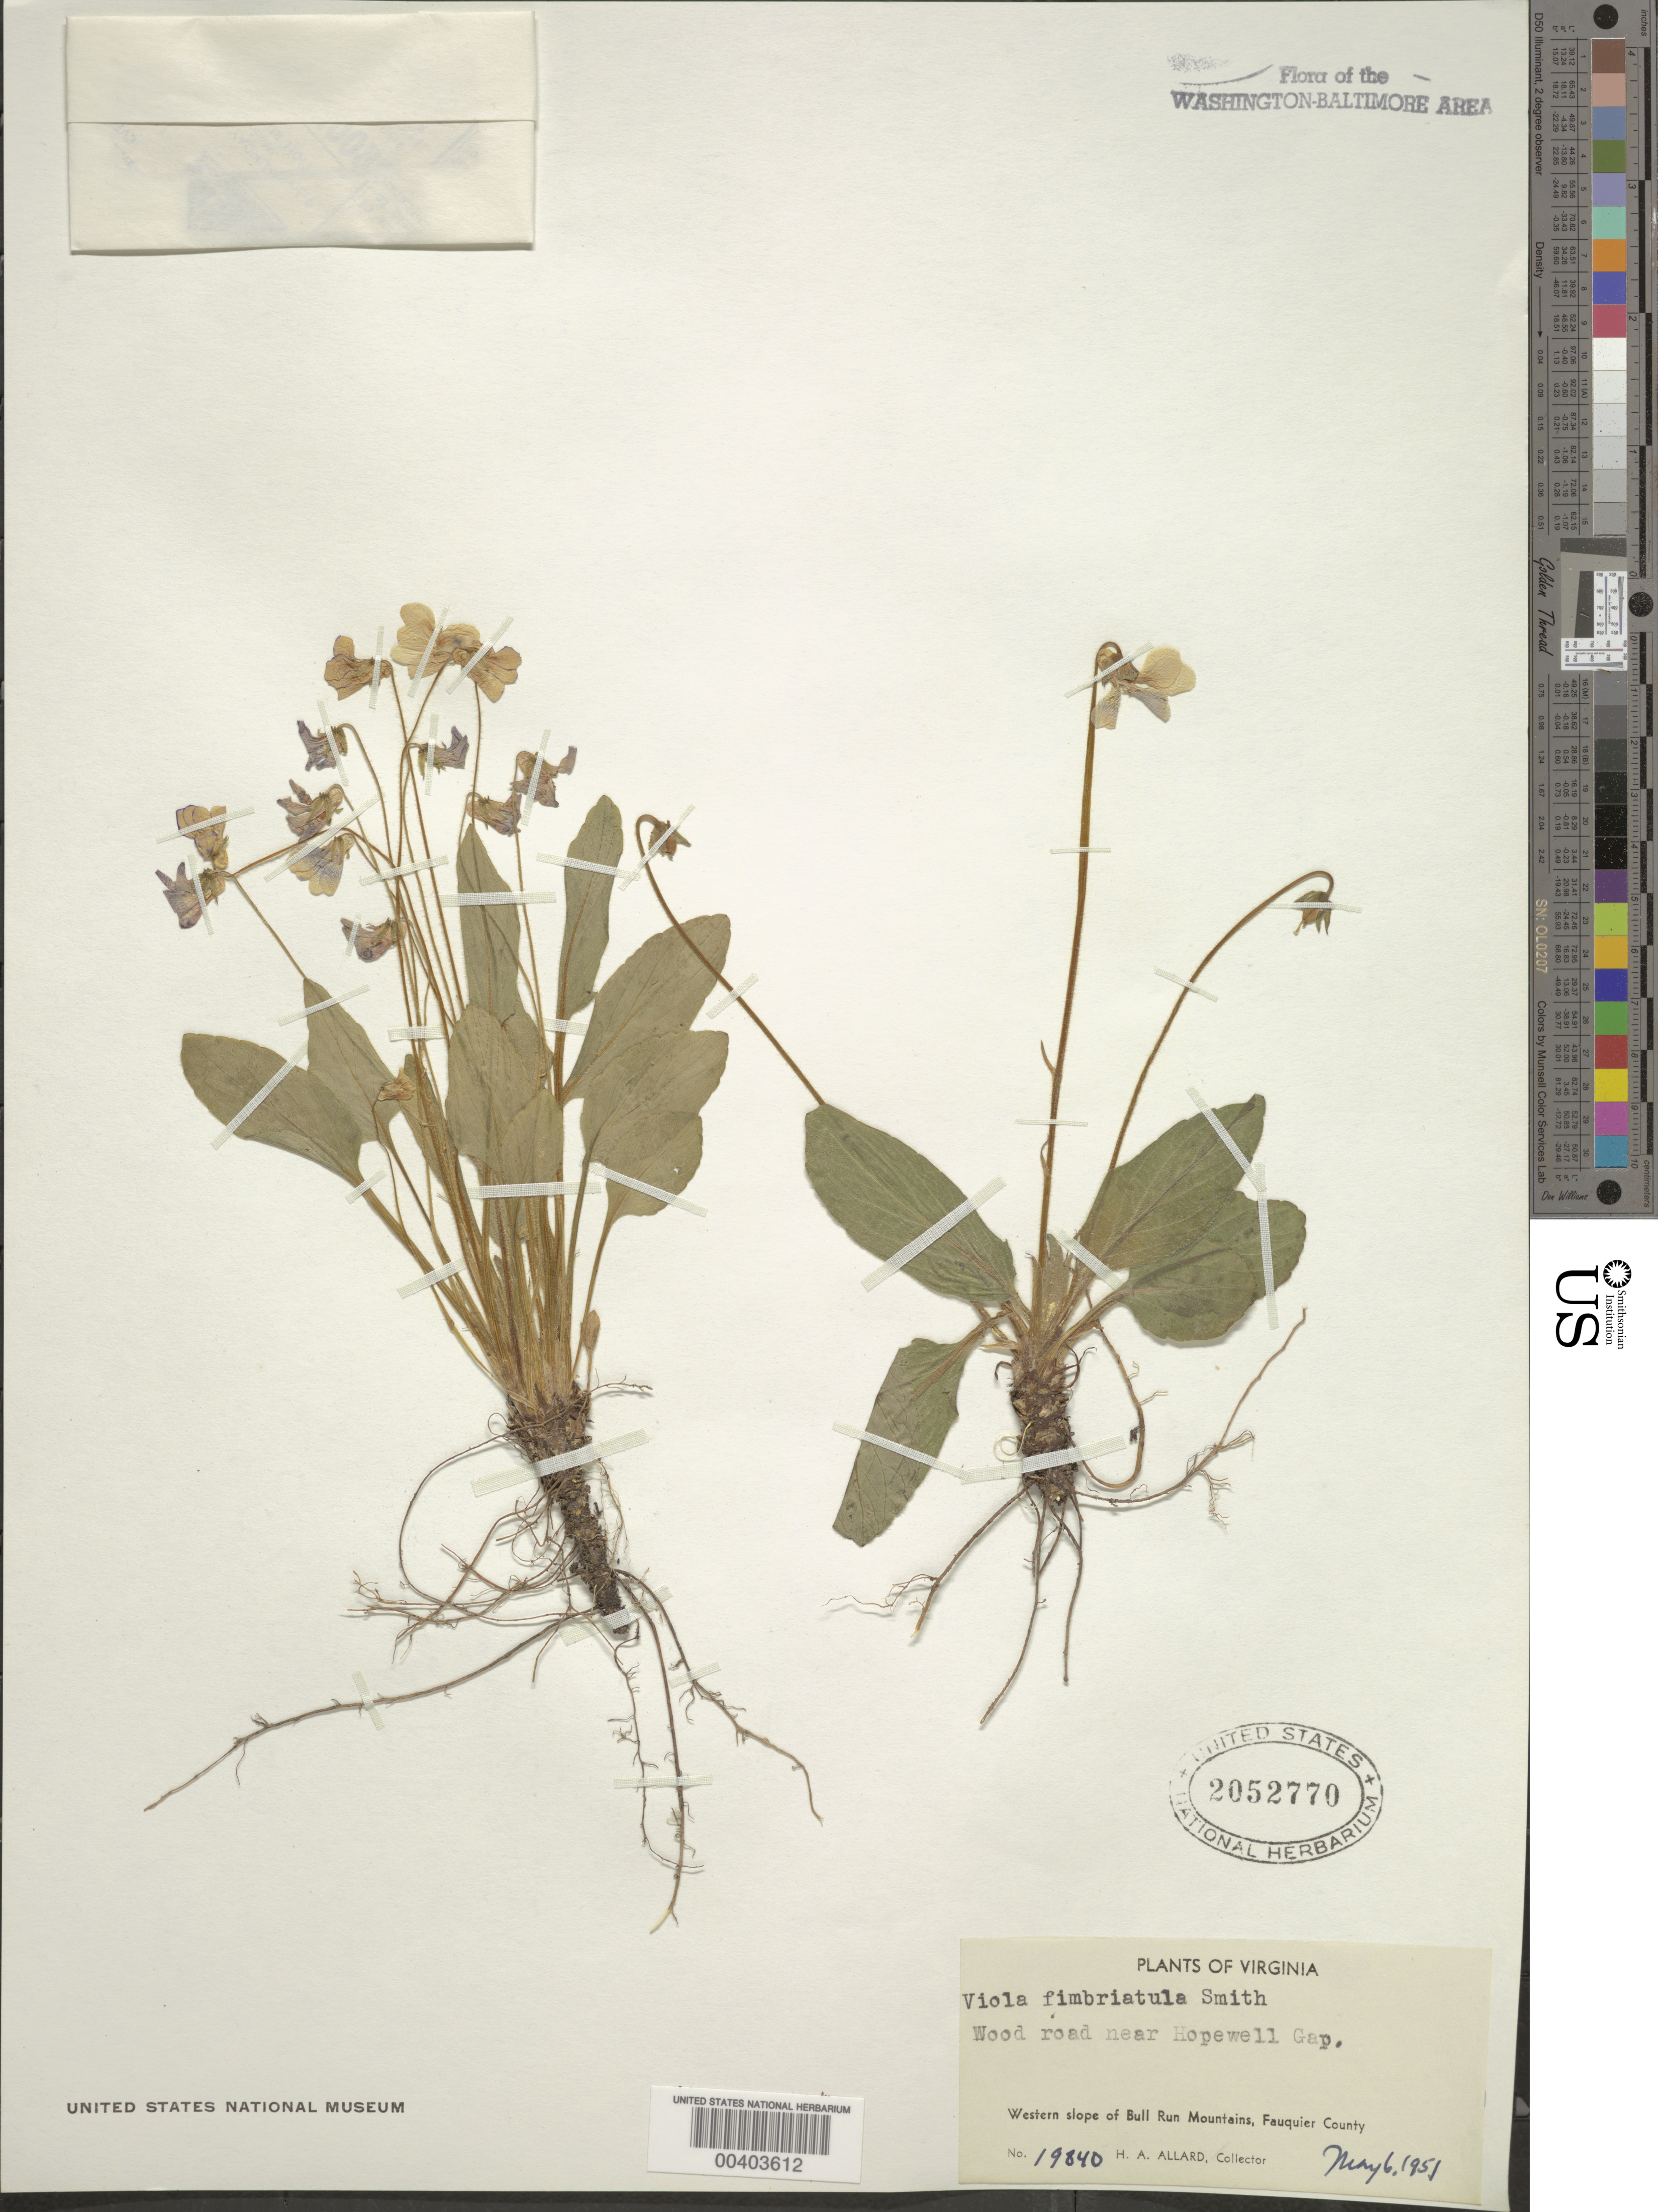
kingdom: Plantae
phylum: Tracheophyta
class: Magnoliopsida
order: Malpighiales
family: Violaceae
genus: Viola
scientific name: Viola sagittata var. ovata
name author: (Nutt.) Torr. & A. Gray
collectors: H. A. Allard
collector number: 19840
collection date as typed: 06 May 1951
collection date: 1951-05-06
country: United States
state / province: Virginia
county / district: Fauquier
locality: Hopewell Gap vicinity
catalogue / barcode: US 2052770